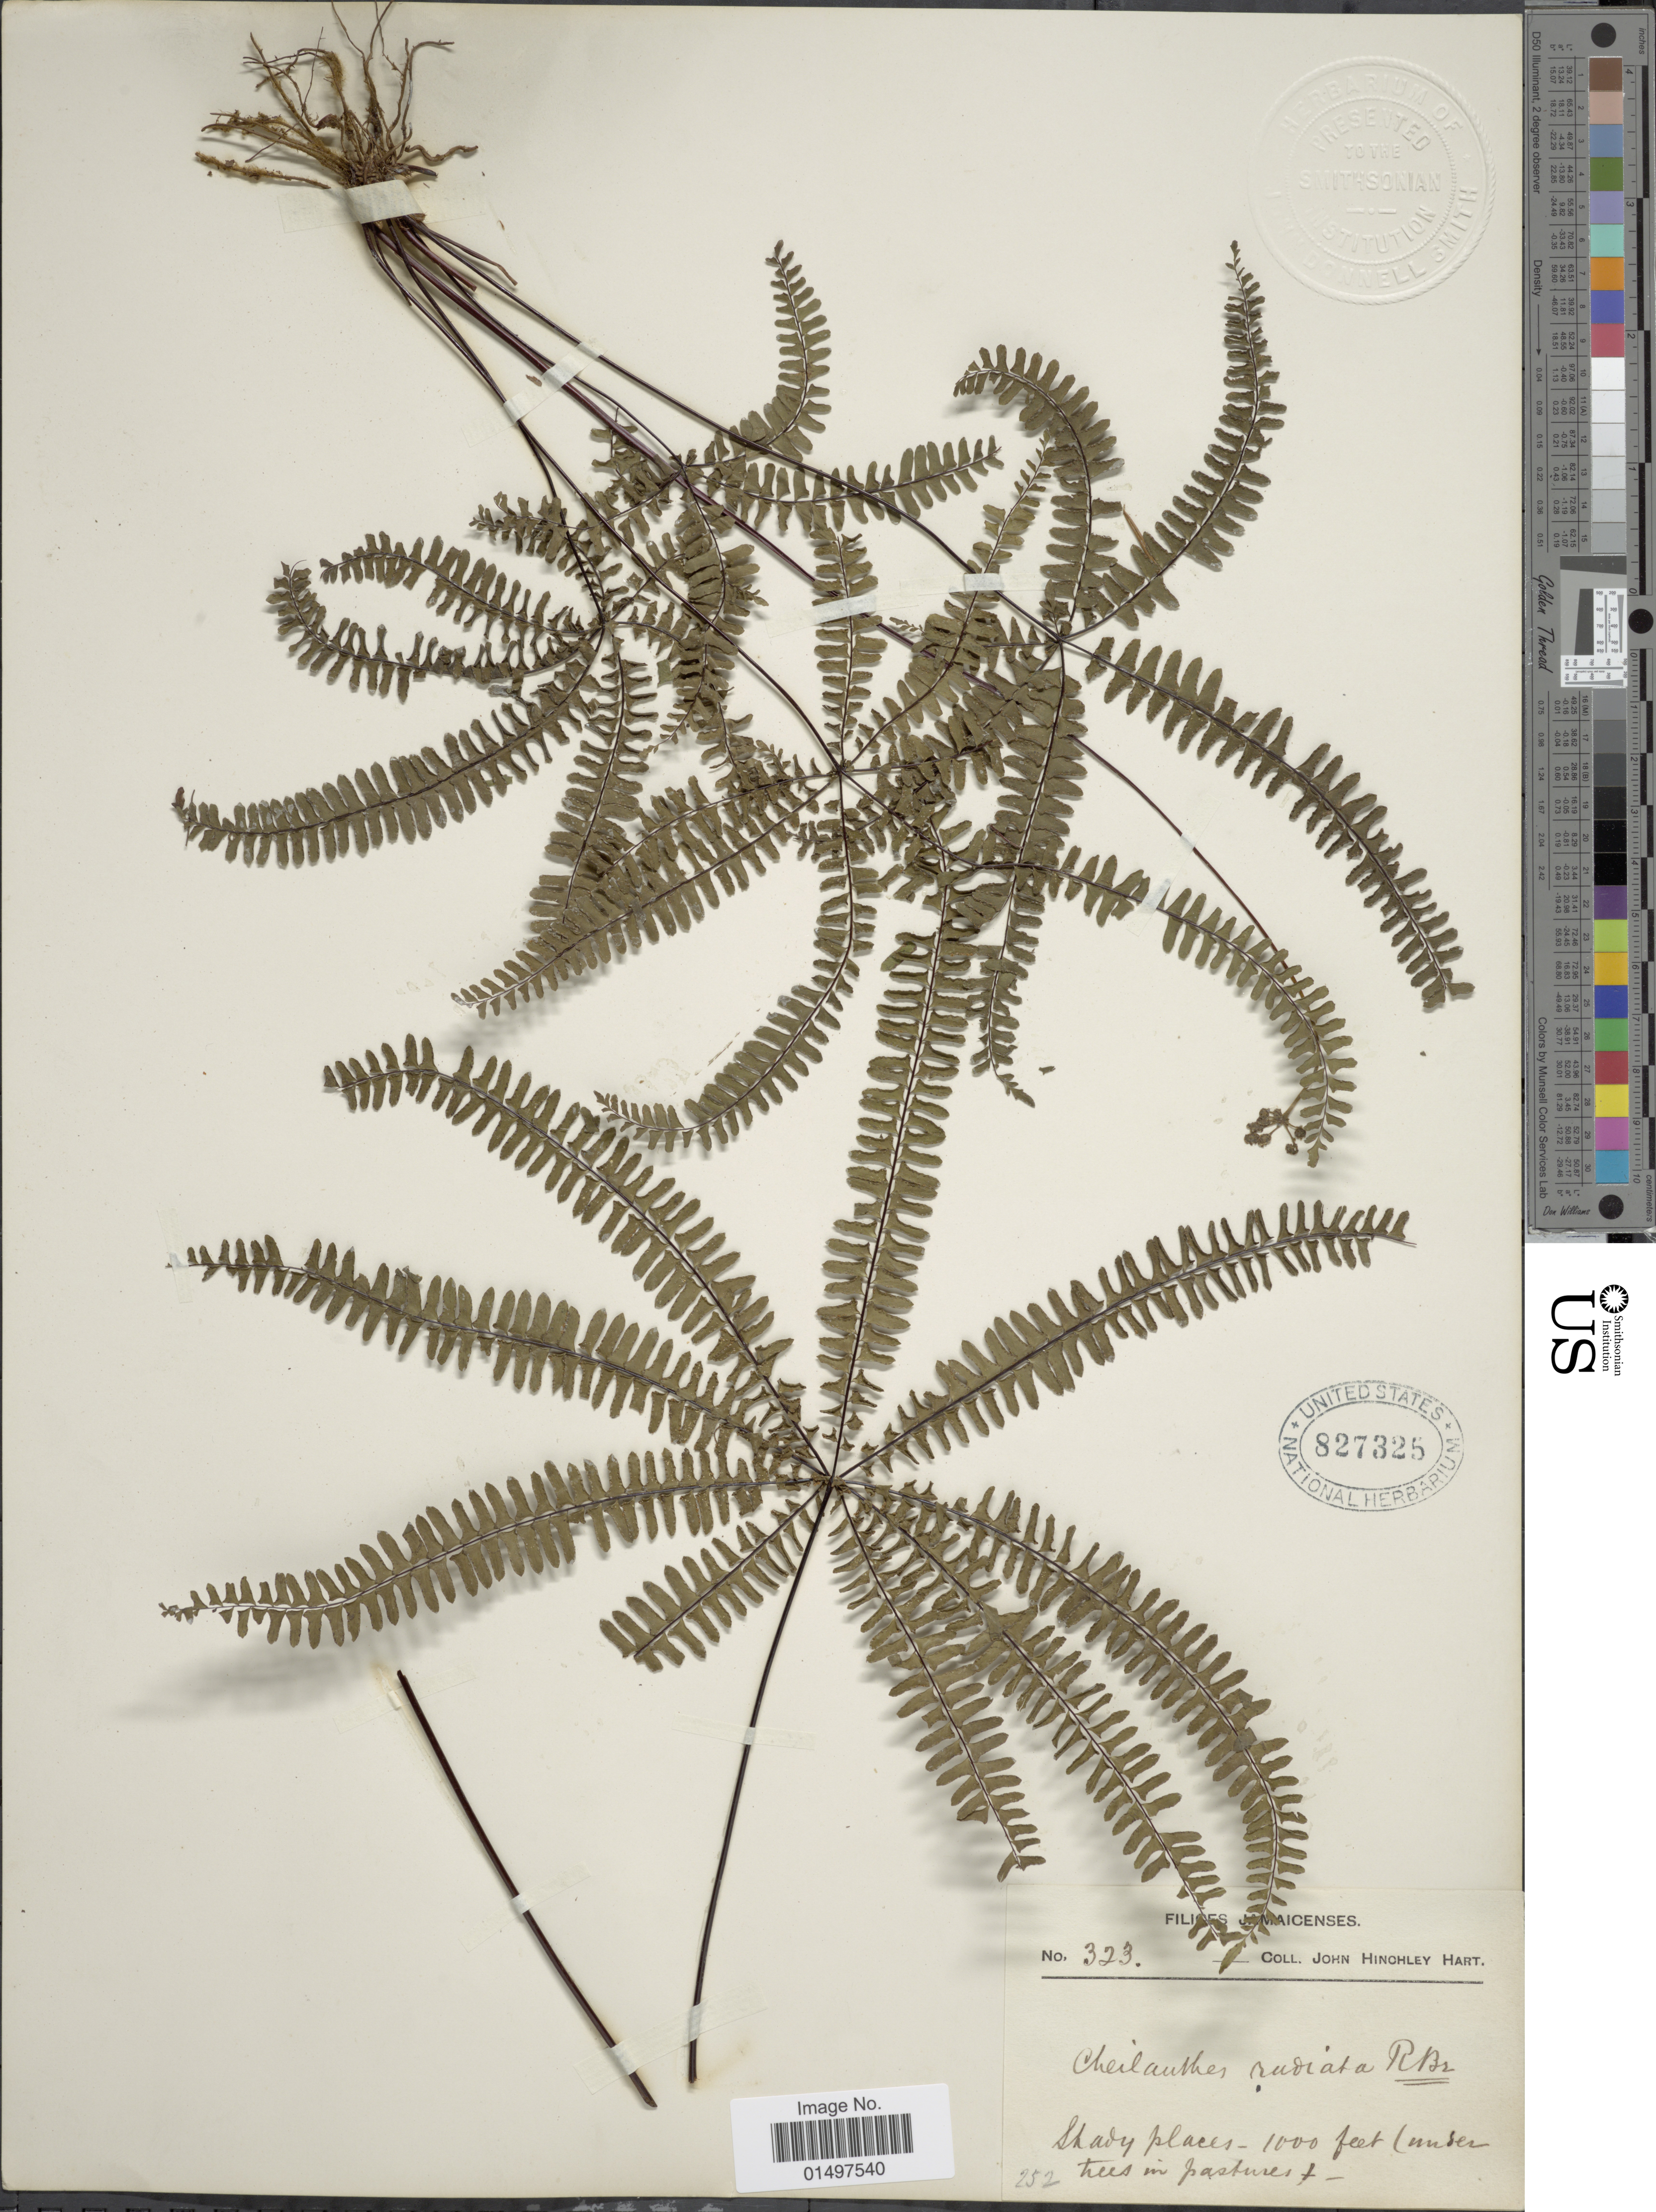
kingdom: Plantae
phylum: Tracheophyta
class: Polypodiopsida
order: Polypodiales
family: Pteridaceae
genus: Adiantopsis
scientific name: Adiantopsis radiata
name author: (L.) Fée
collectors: J. H. Hart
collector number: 323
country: Jamaica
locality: Filicess Jamaicenses.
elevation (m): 305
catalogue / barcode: US 827325